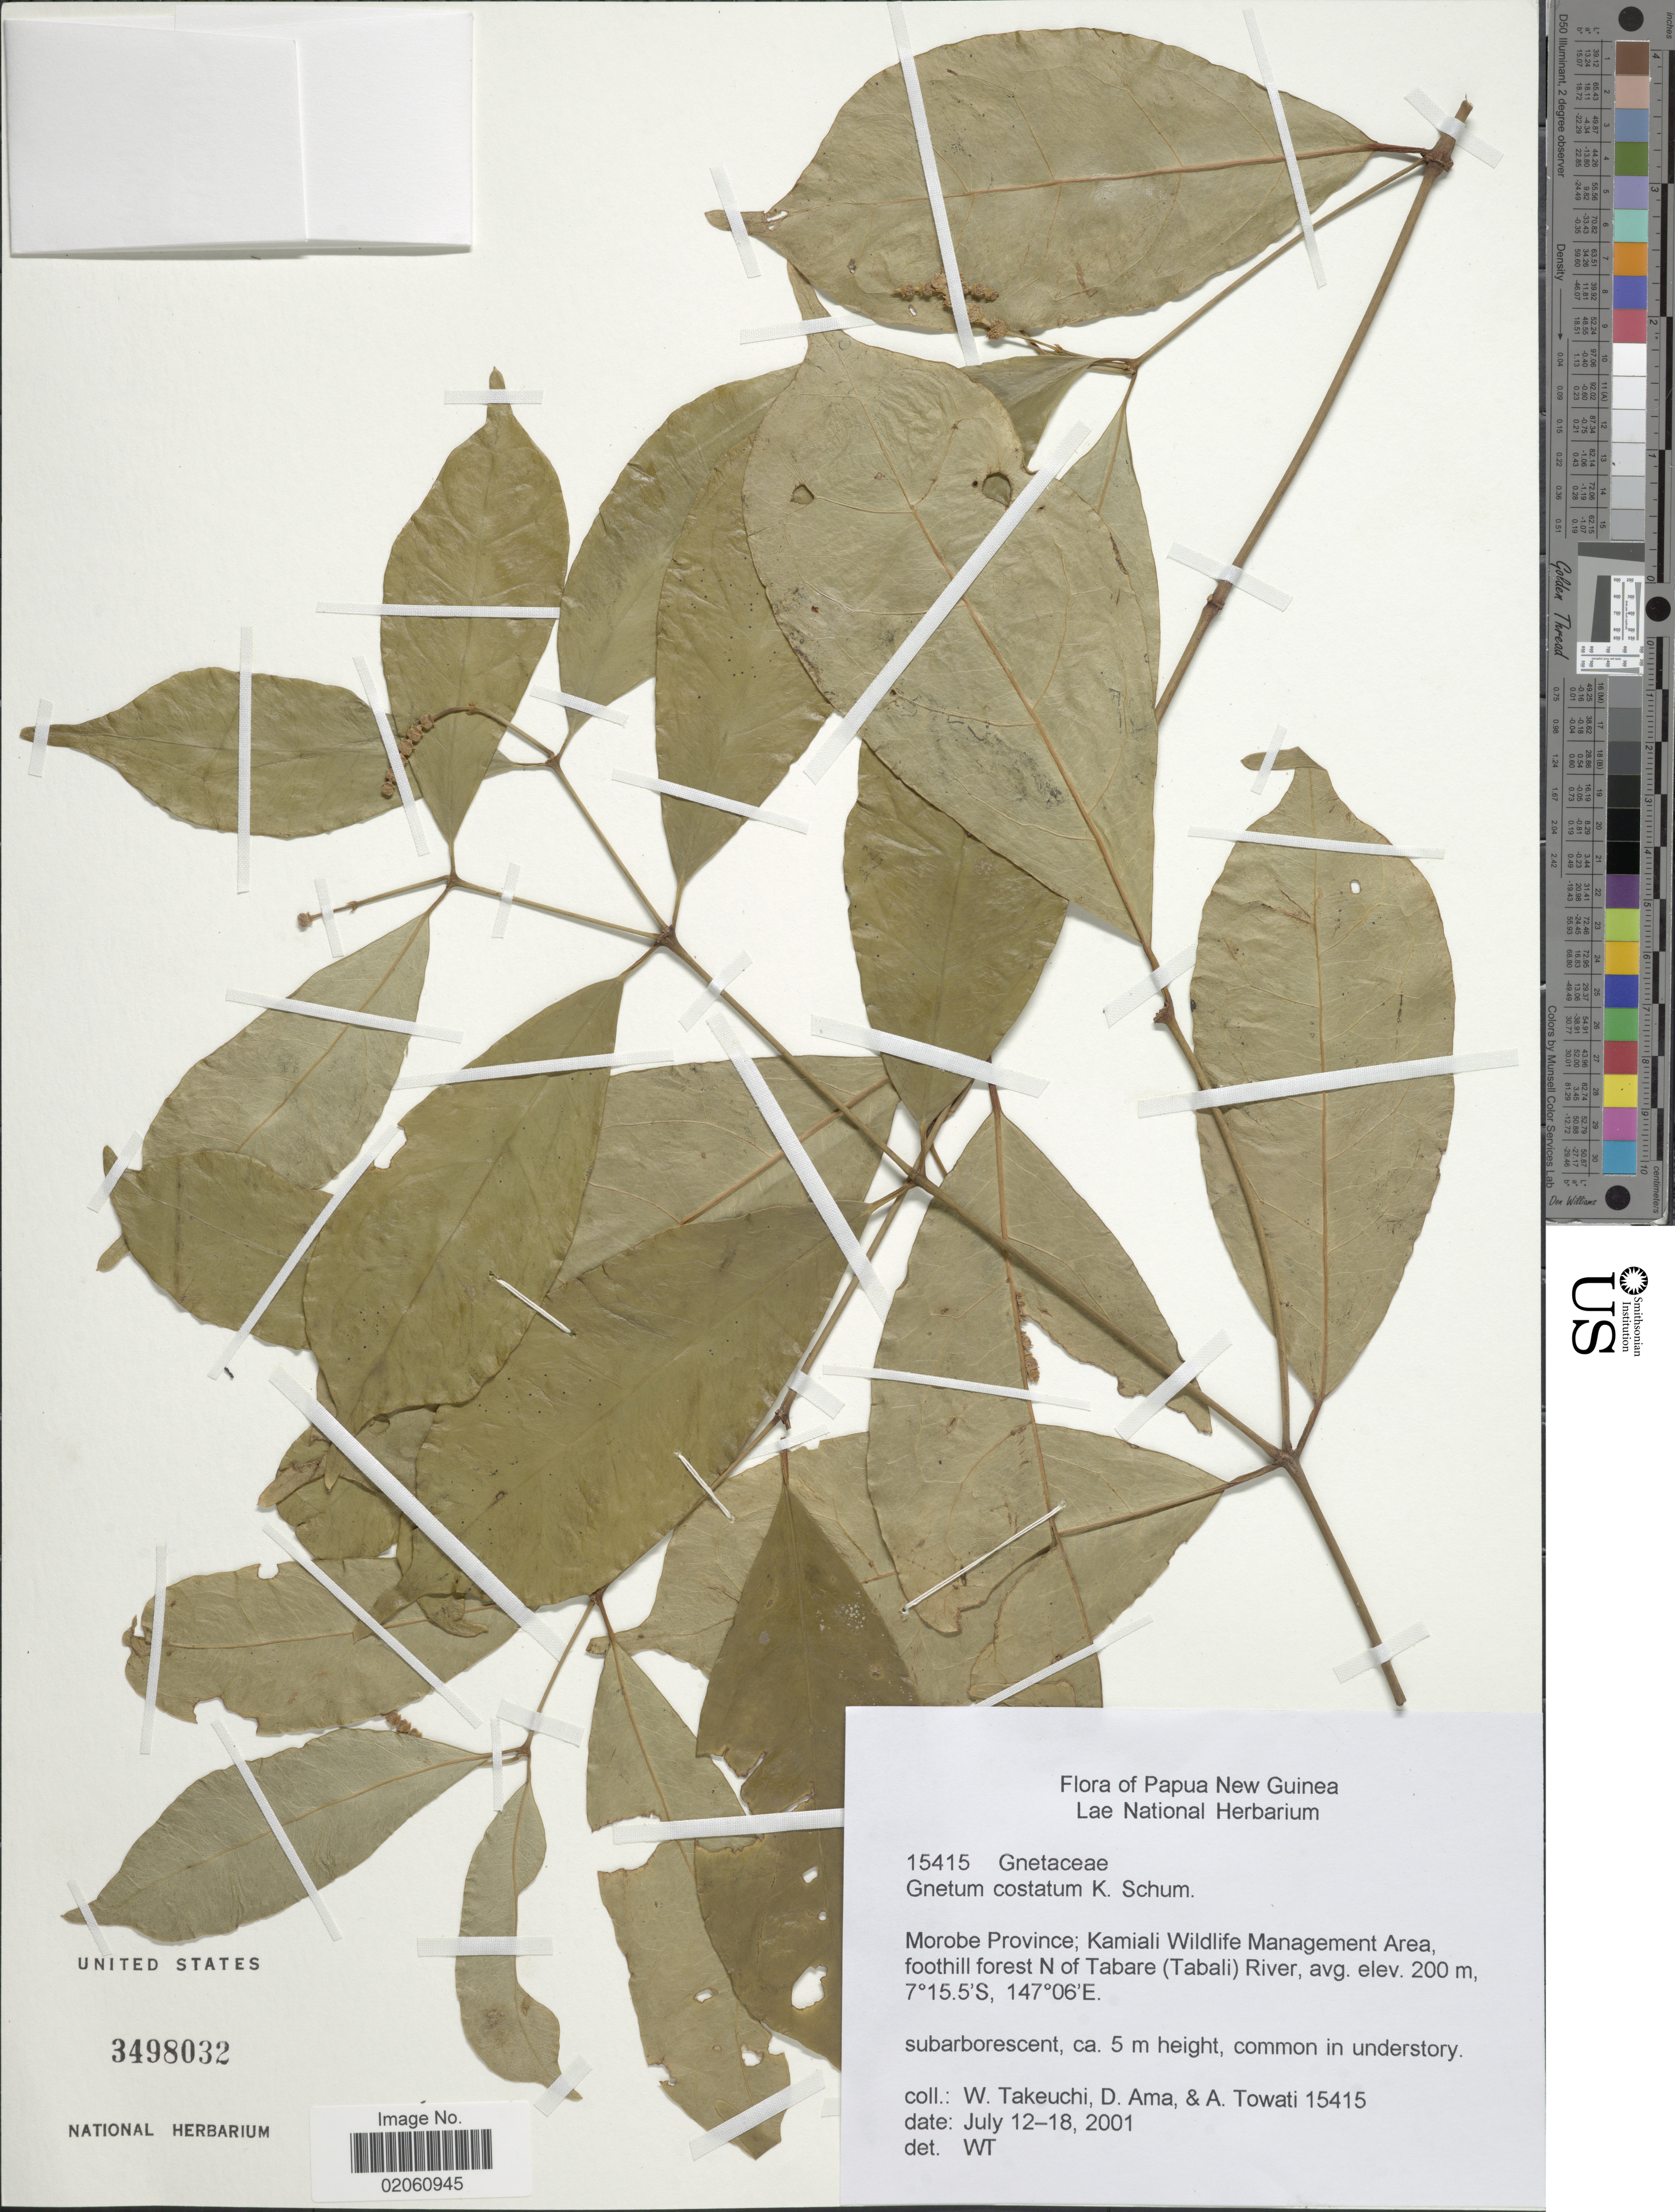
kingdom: Plantae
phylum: Tracheophyta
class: Gnetopsida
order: Gnetales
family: Gnetaceae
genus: Gnetum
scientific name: Gnetum costatum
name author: K. Schum.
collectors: W. Takeuchi, D. Ama & A. Towati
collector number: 15415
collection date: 2001-06-12/2001-06-18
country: Papua New Guinea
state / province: Morobe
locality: Kamiali Wildlife Management Area, foothill forest near Tabare (Tabali) River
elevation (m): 200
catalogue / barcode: US 3498032